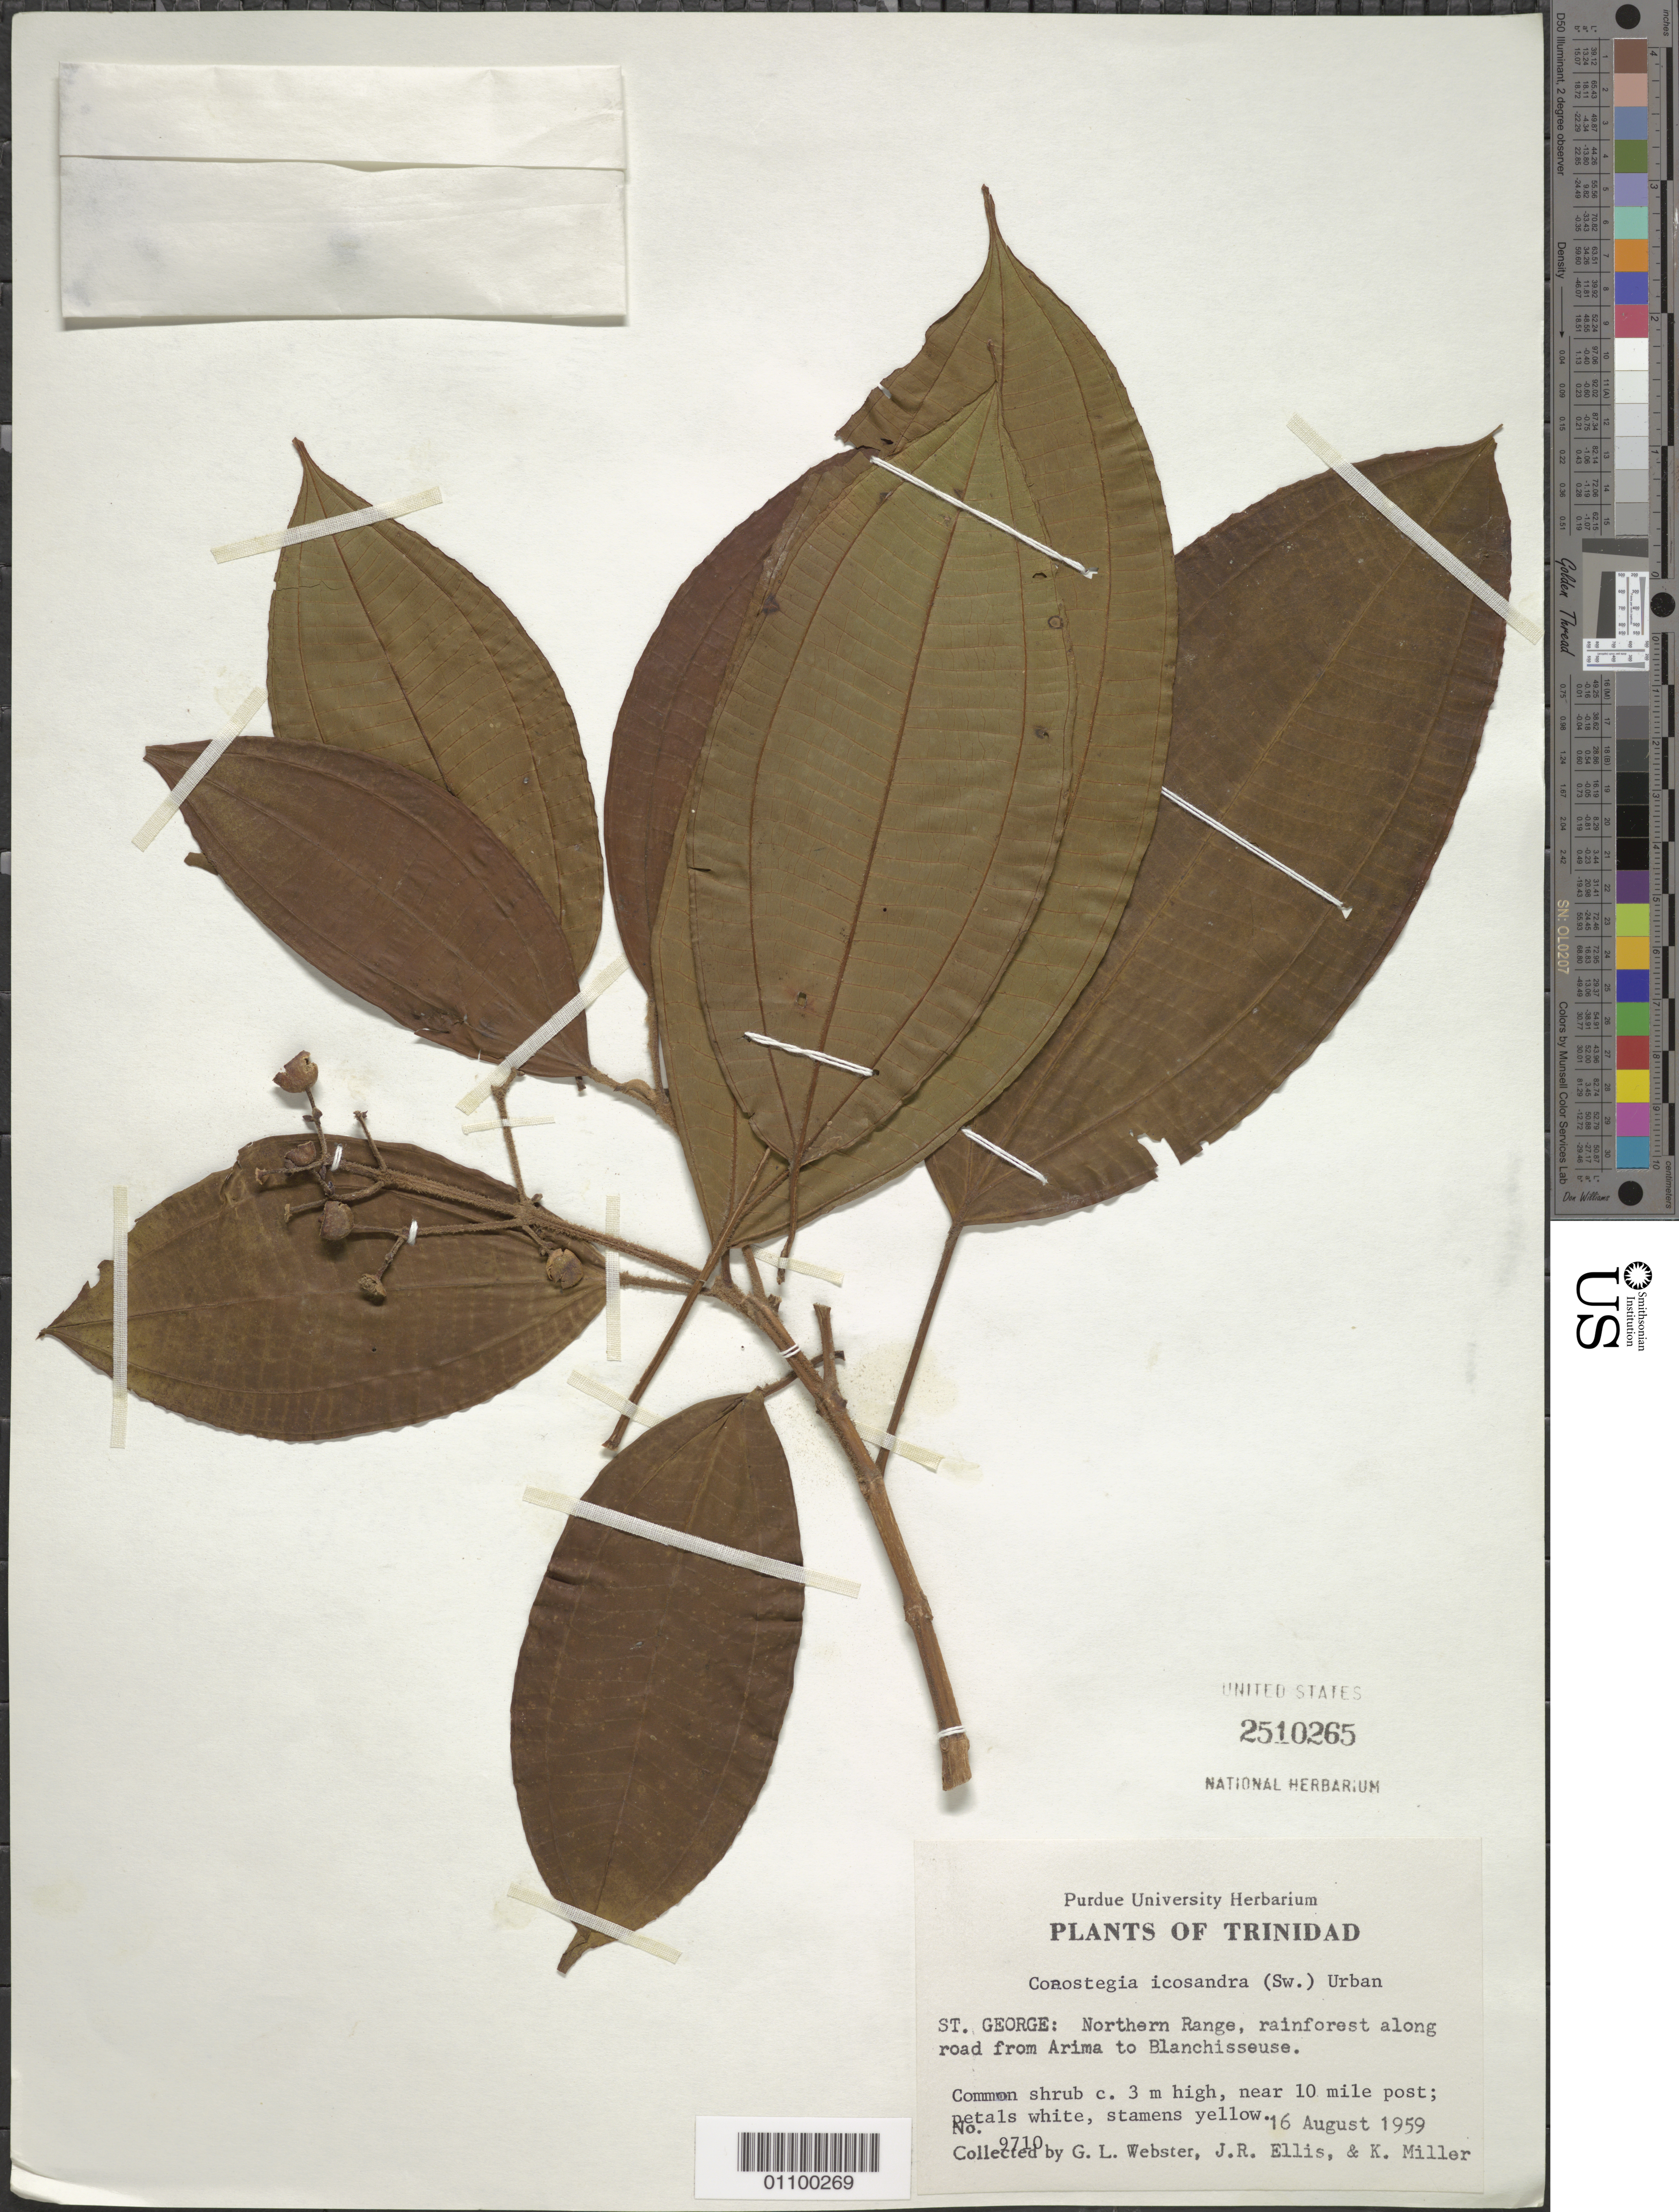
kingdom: Plantae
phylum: Tracheophyta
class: Magnoliopsida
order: Myrtales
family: Melastomataceae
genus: Conostegia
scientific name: Conostegia icosandra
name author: (Sw.) Urb.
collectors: G. L. Webster, J. R. Ellis & K. Miller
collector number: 9710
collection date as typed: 16 Aug 1959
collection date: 1959-08-16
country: Trinidad and Tobago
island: Trinidad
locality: St. George: N Range, rainforest along road from Arima to Blanchisseuse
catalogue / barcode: US 2510265